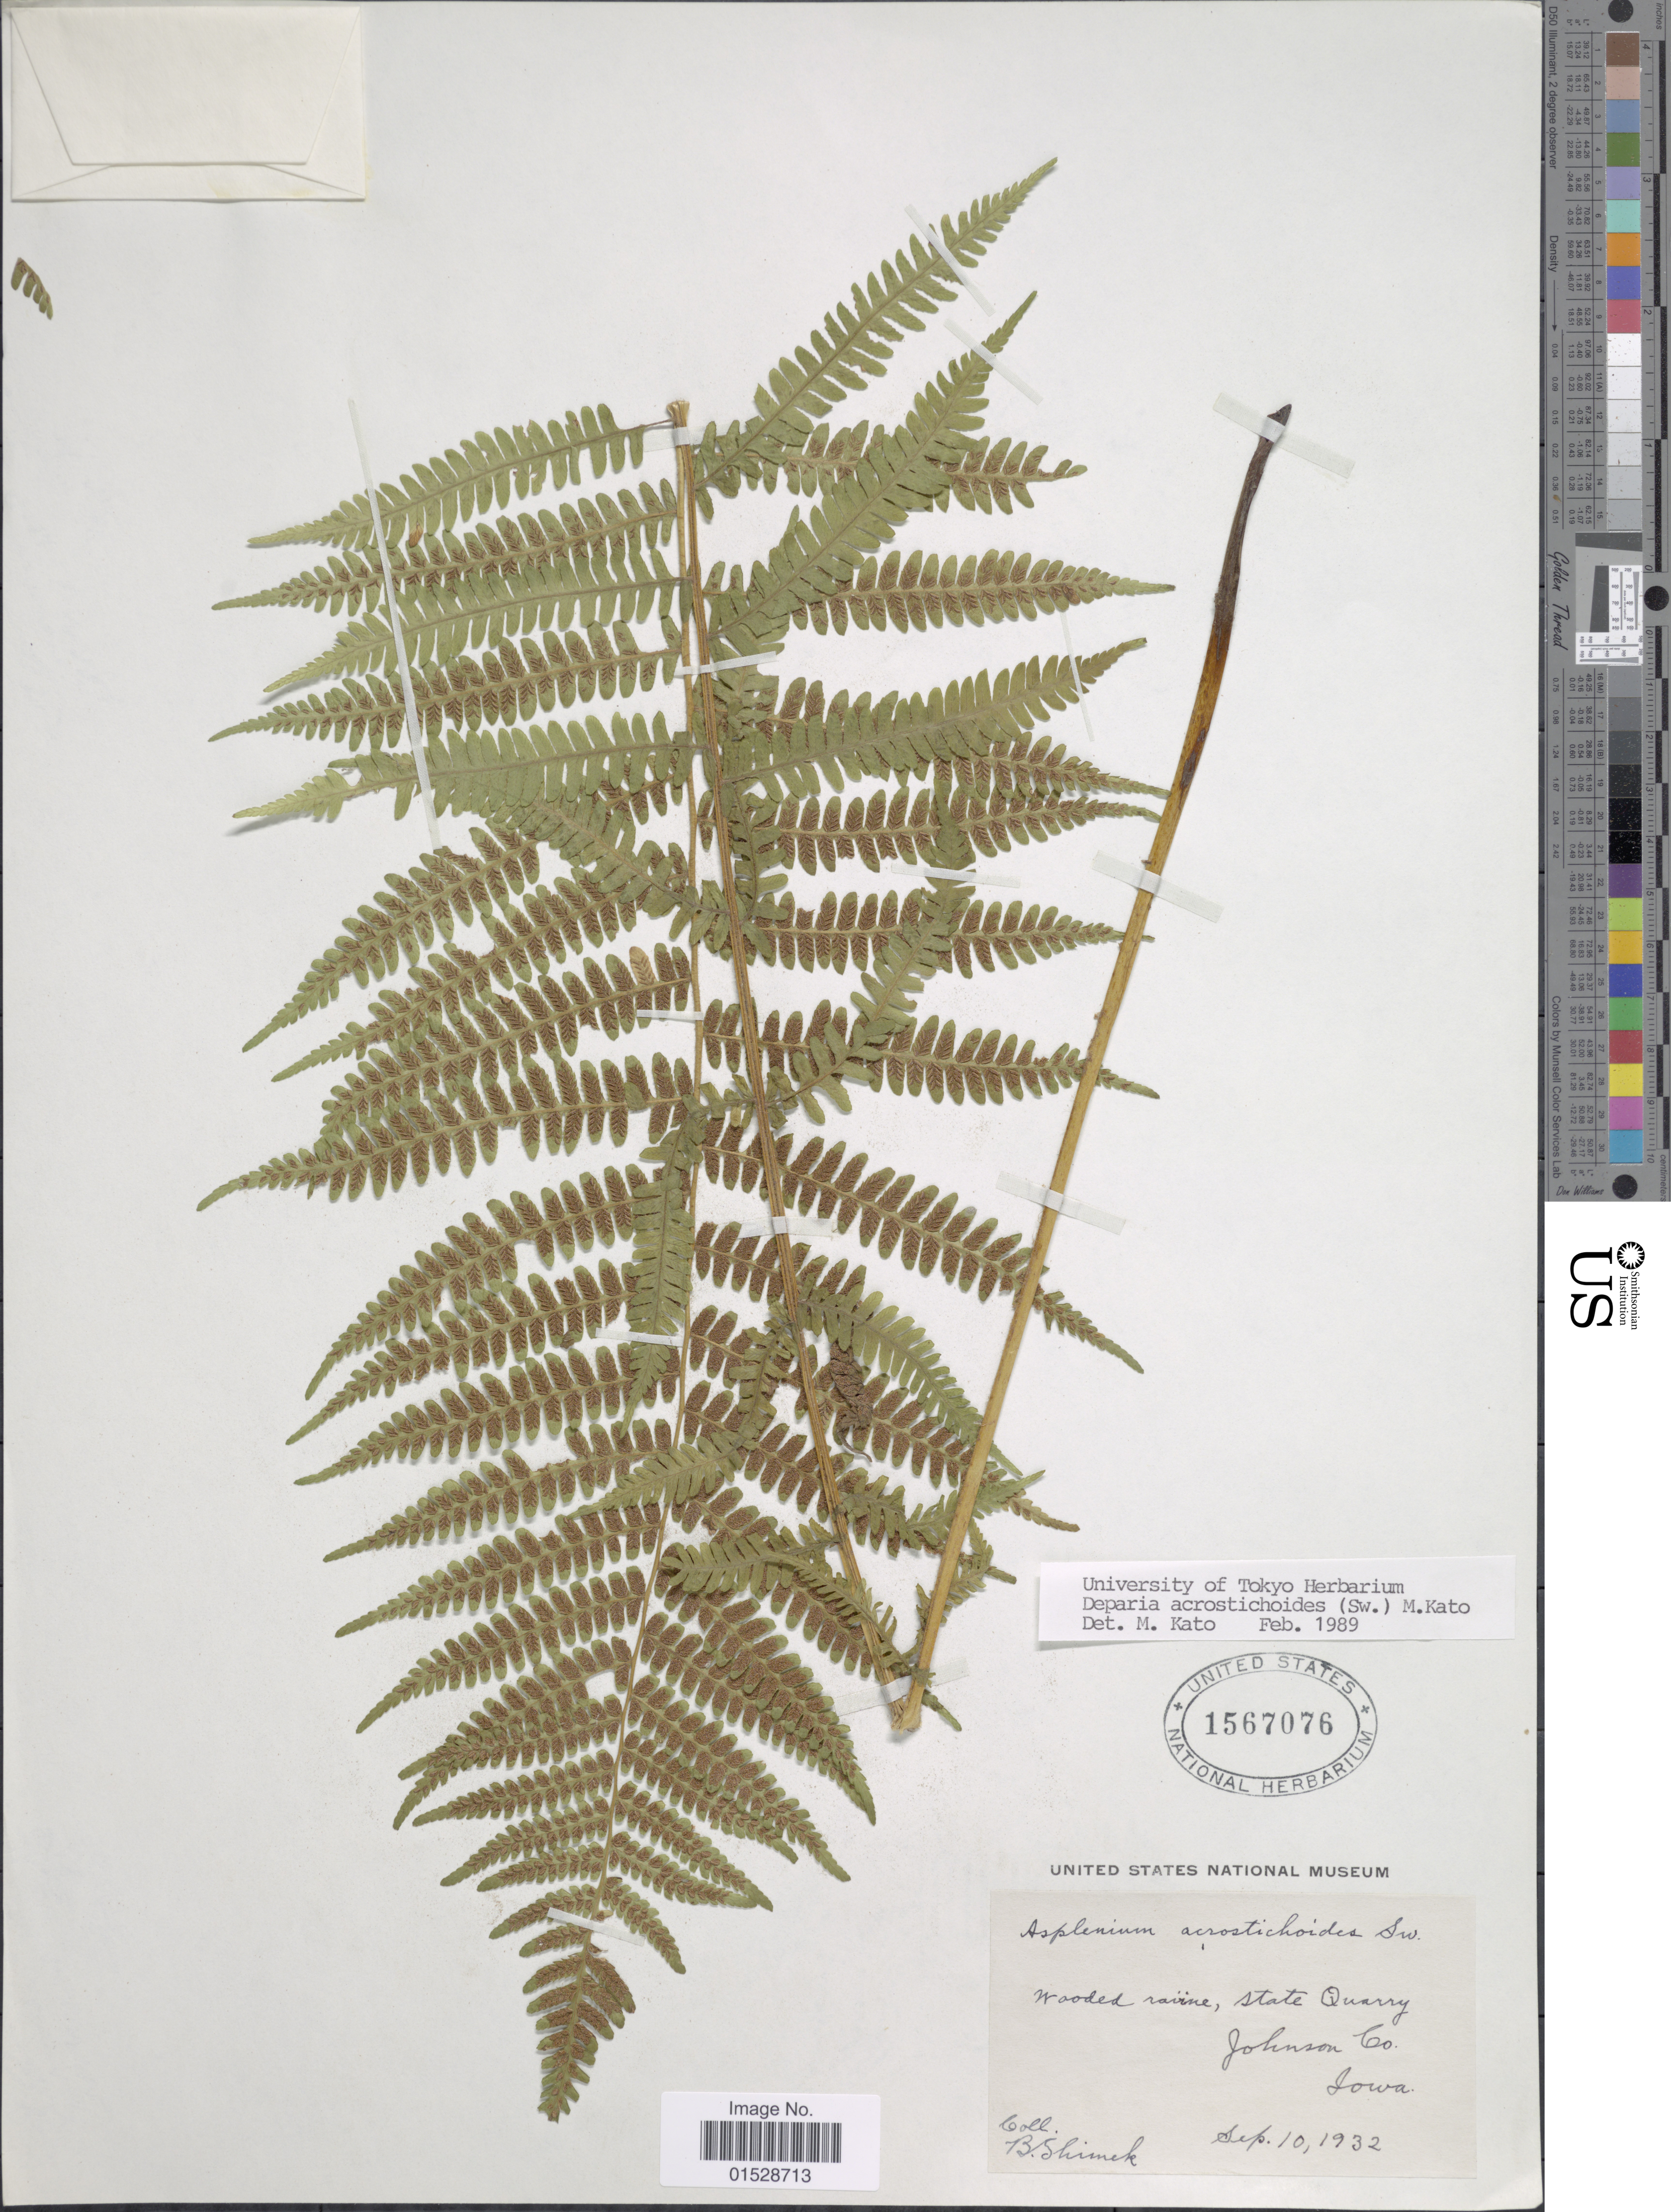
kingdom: Plantae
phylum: Tracheophyta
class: Polypodiopsida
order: Polypodiales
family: Athyriaceae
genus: Deparia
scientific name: Deparia acrostichoides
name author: (Sw.) M. Kato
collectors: B. Shimek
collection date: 1932-09-10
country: United States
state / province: Iowa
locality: Wooded ravine, State Quarry, Johnson Co., Iowa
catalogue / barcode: US 1567076